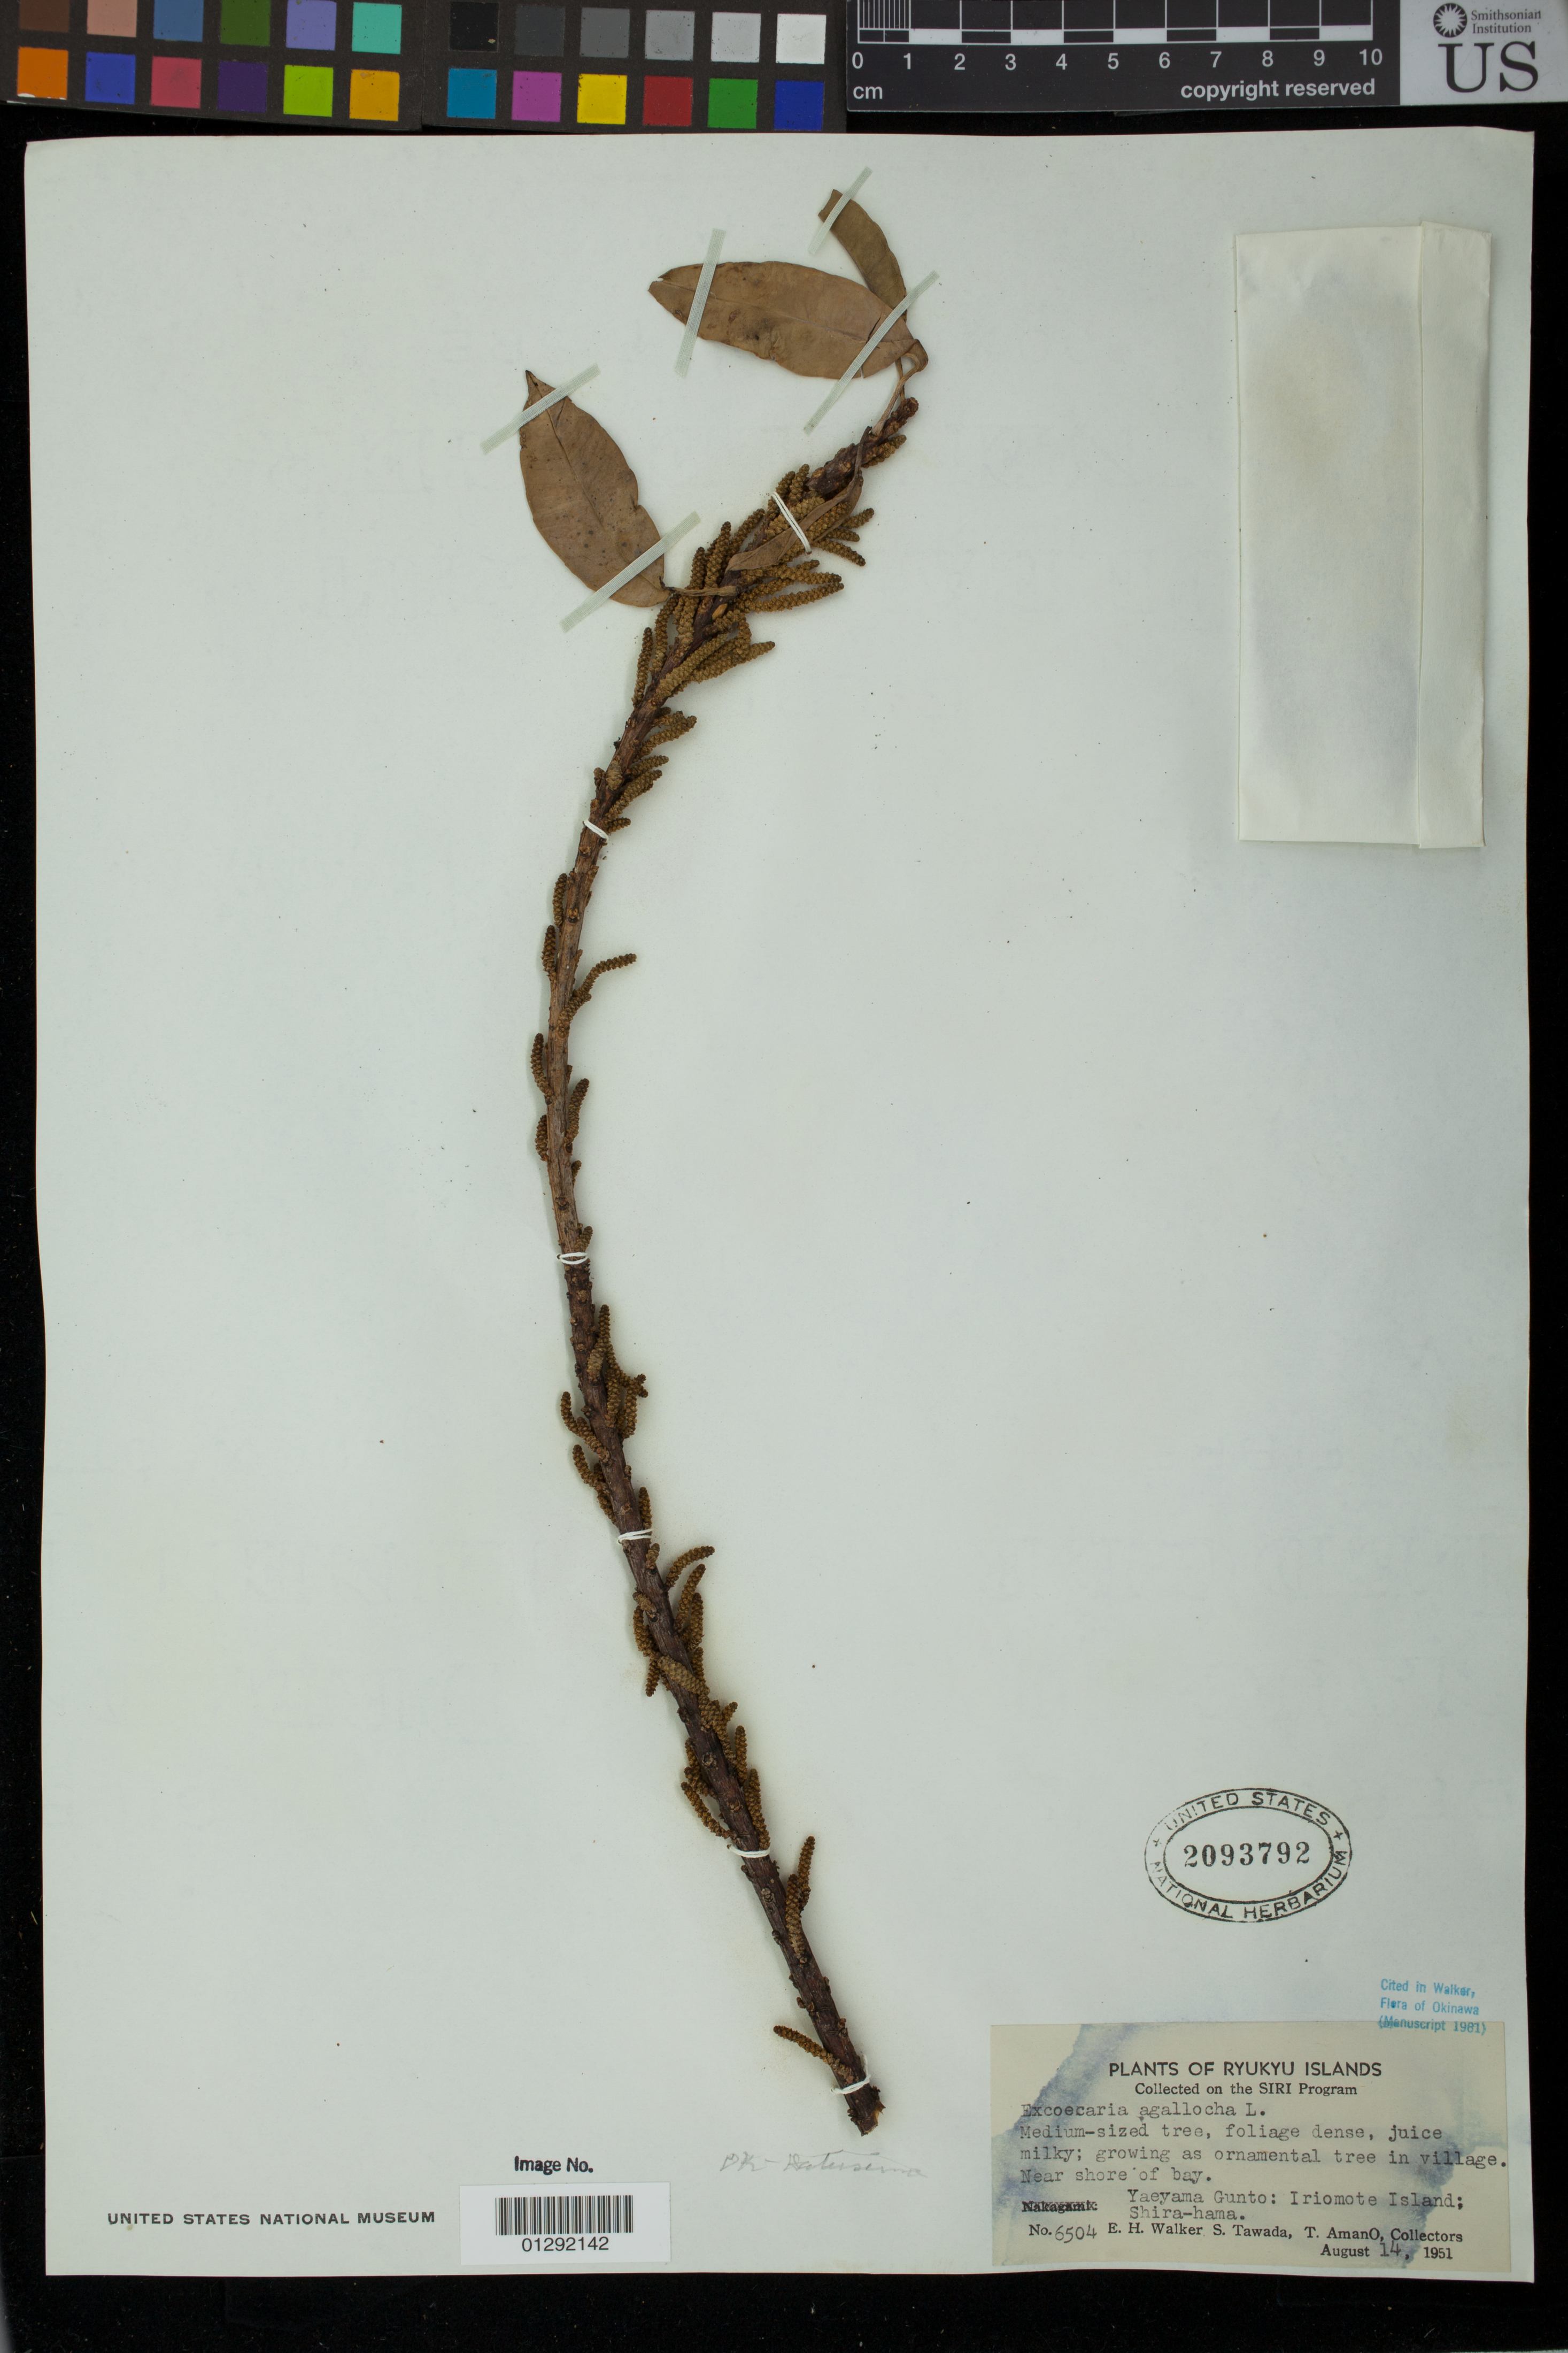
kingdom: Plantae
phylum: Tracheophyta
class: Magnoliopsida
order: Malpighiales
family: Euphorbiaceae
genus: Excoecaria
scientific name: Excoecaria agallocha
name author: L.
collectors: E. H. Walker, S. Tawada & T. Amano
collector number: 6504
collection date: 1951-08-14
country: Japan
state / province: Okinawa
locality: Yaeyama Gunto: Iriomote Island: Shira-hama. Ryukyu Islands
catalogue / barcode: US 2093792